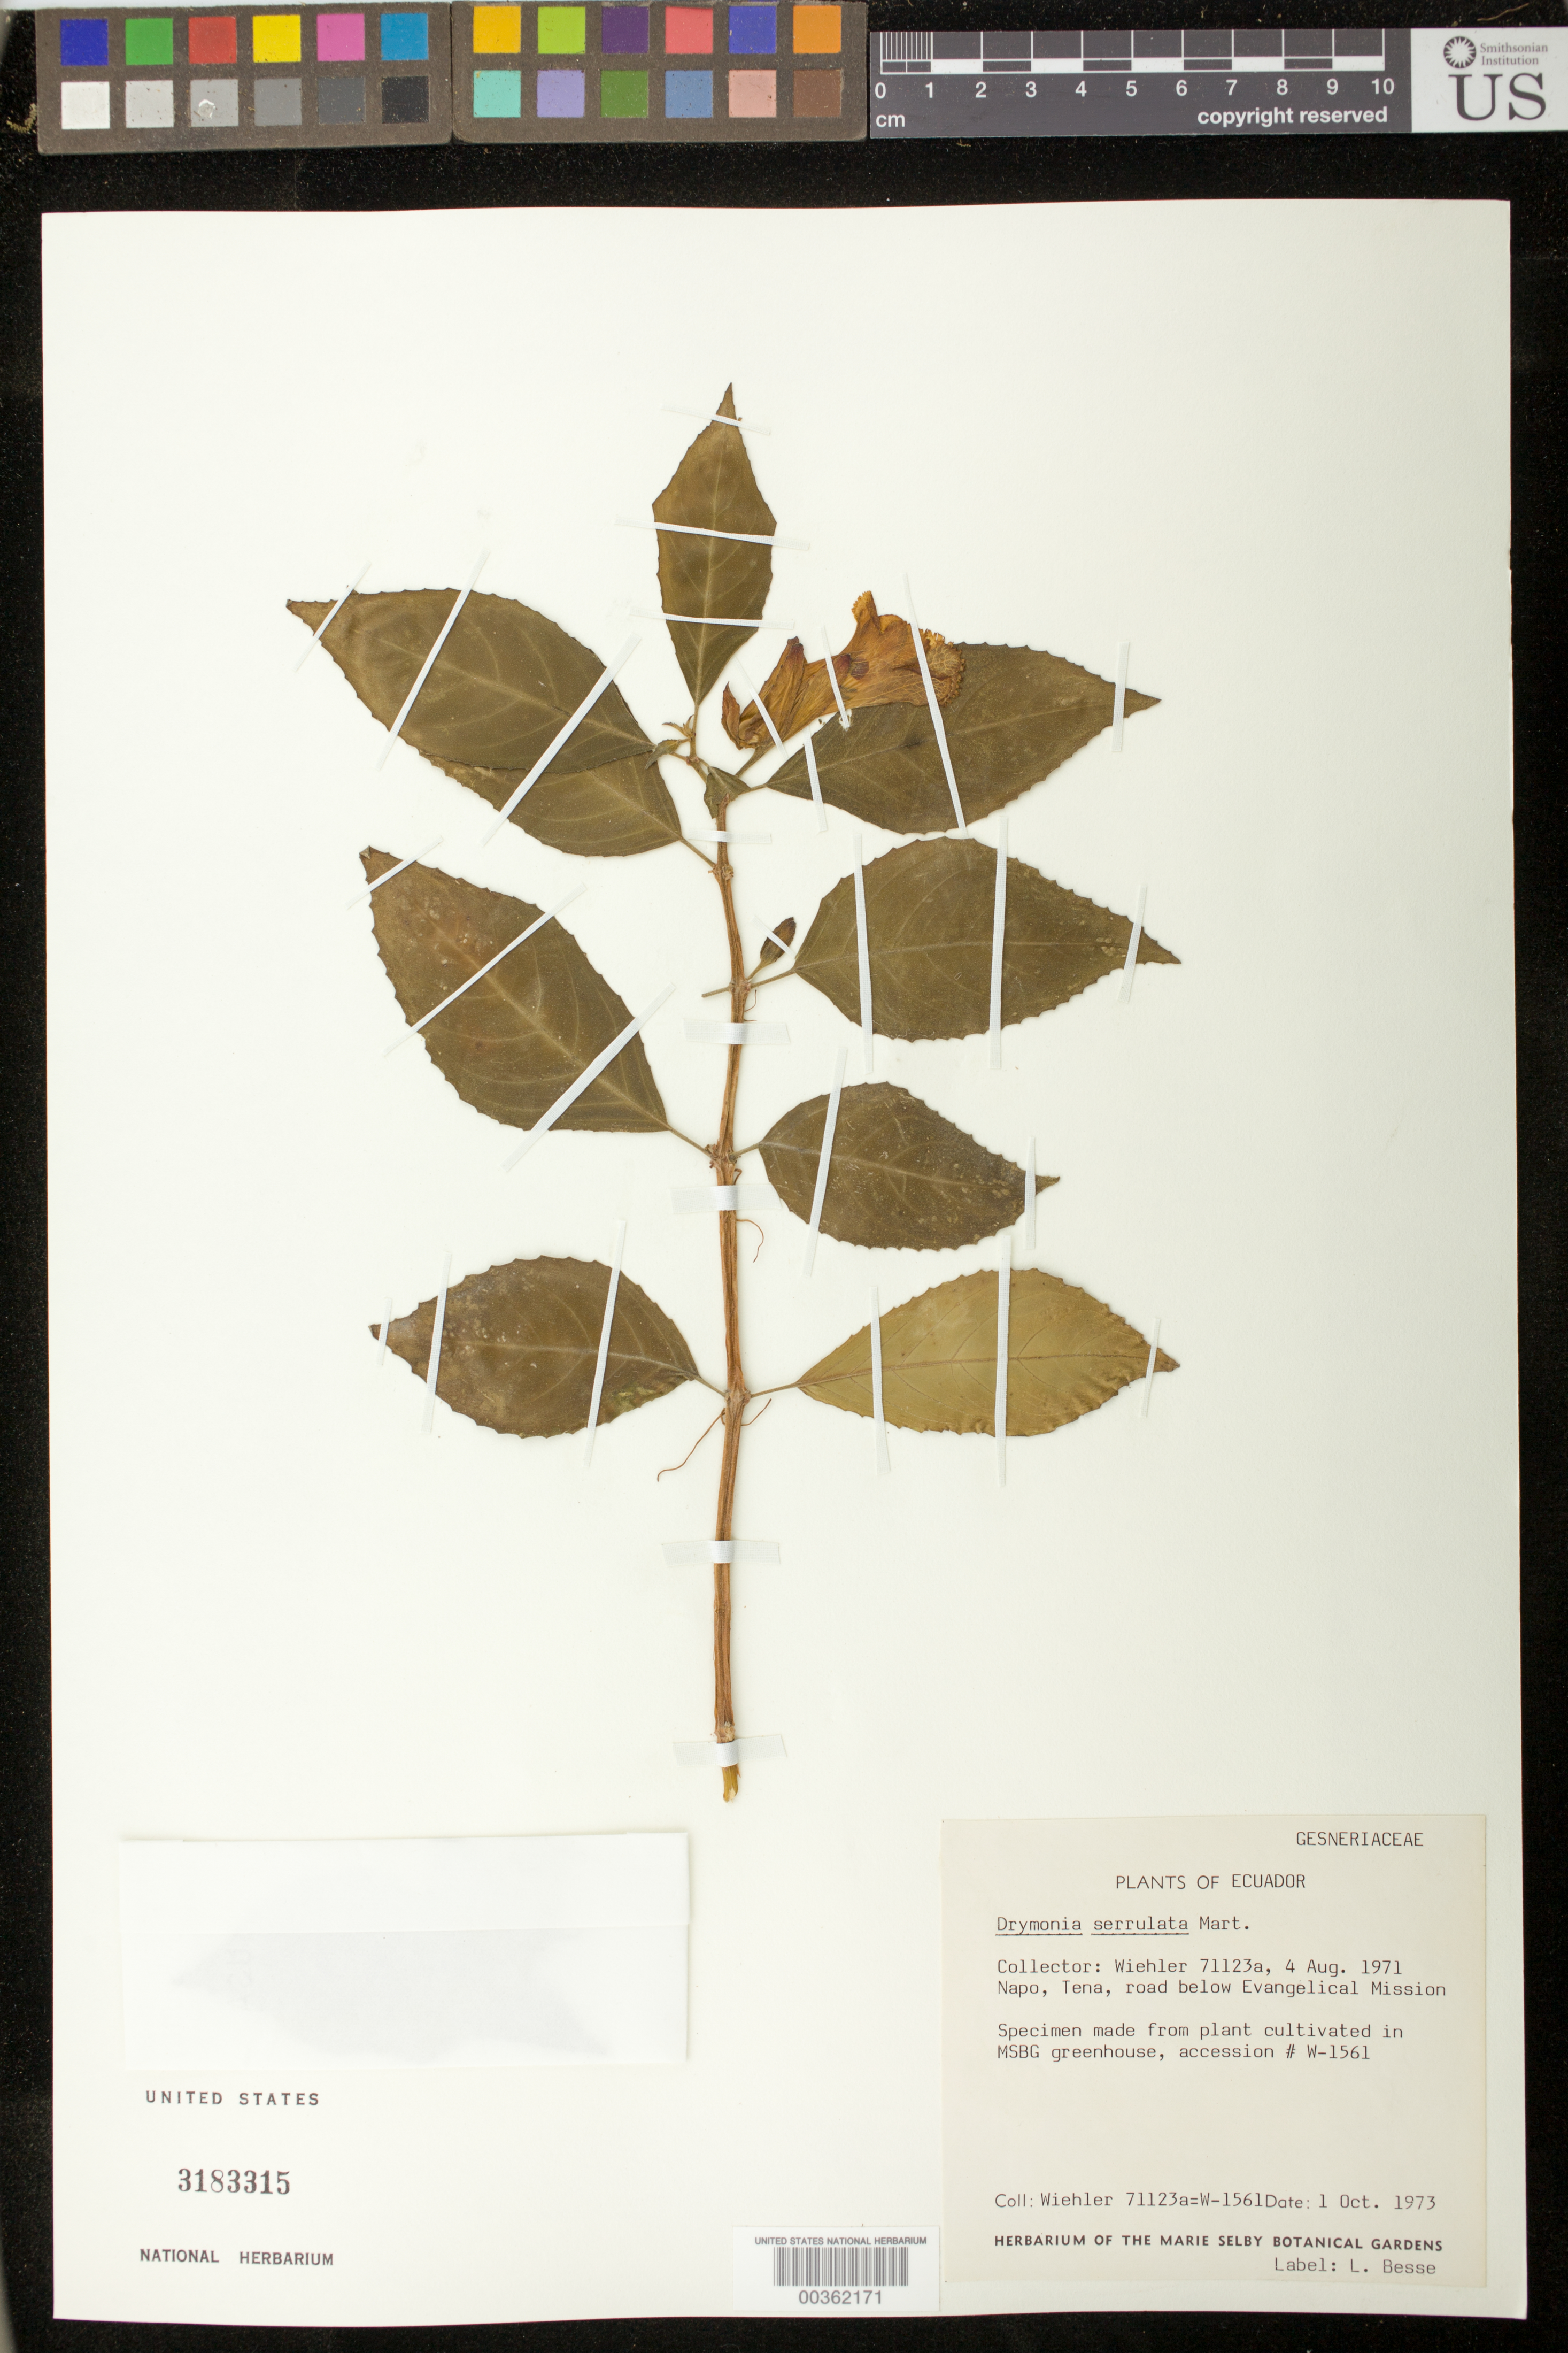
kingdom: Plantae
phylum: Tracheophyta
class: Magnoliopsida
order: Lamiales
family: Gesneriaceae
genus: Drymonia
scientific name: Drymonia serrulata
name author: (Jacq.) Mart.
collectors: H. J. Wiehler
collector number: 71123 a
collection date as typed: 01 Oct 1973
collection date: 1973-10-01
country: Ecuador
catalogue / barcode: US 3183315